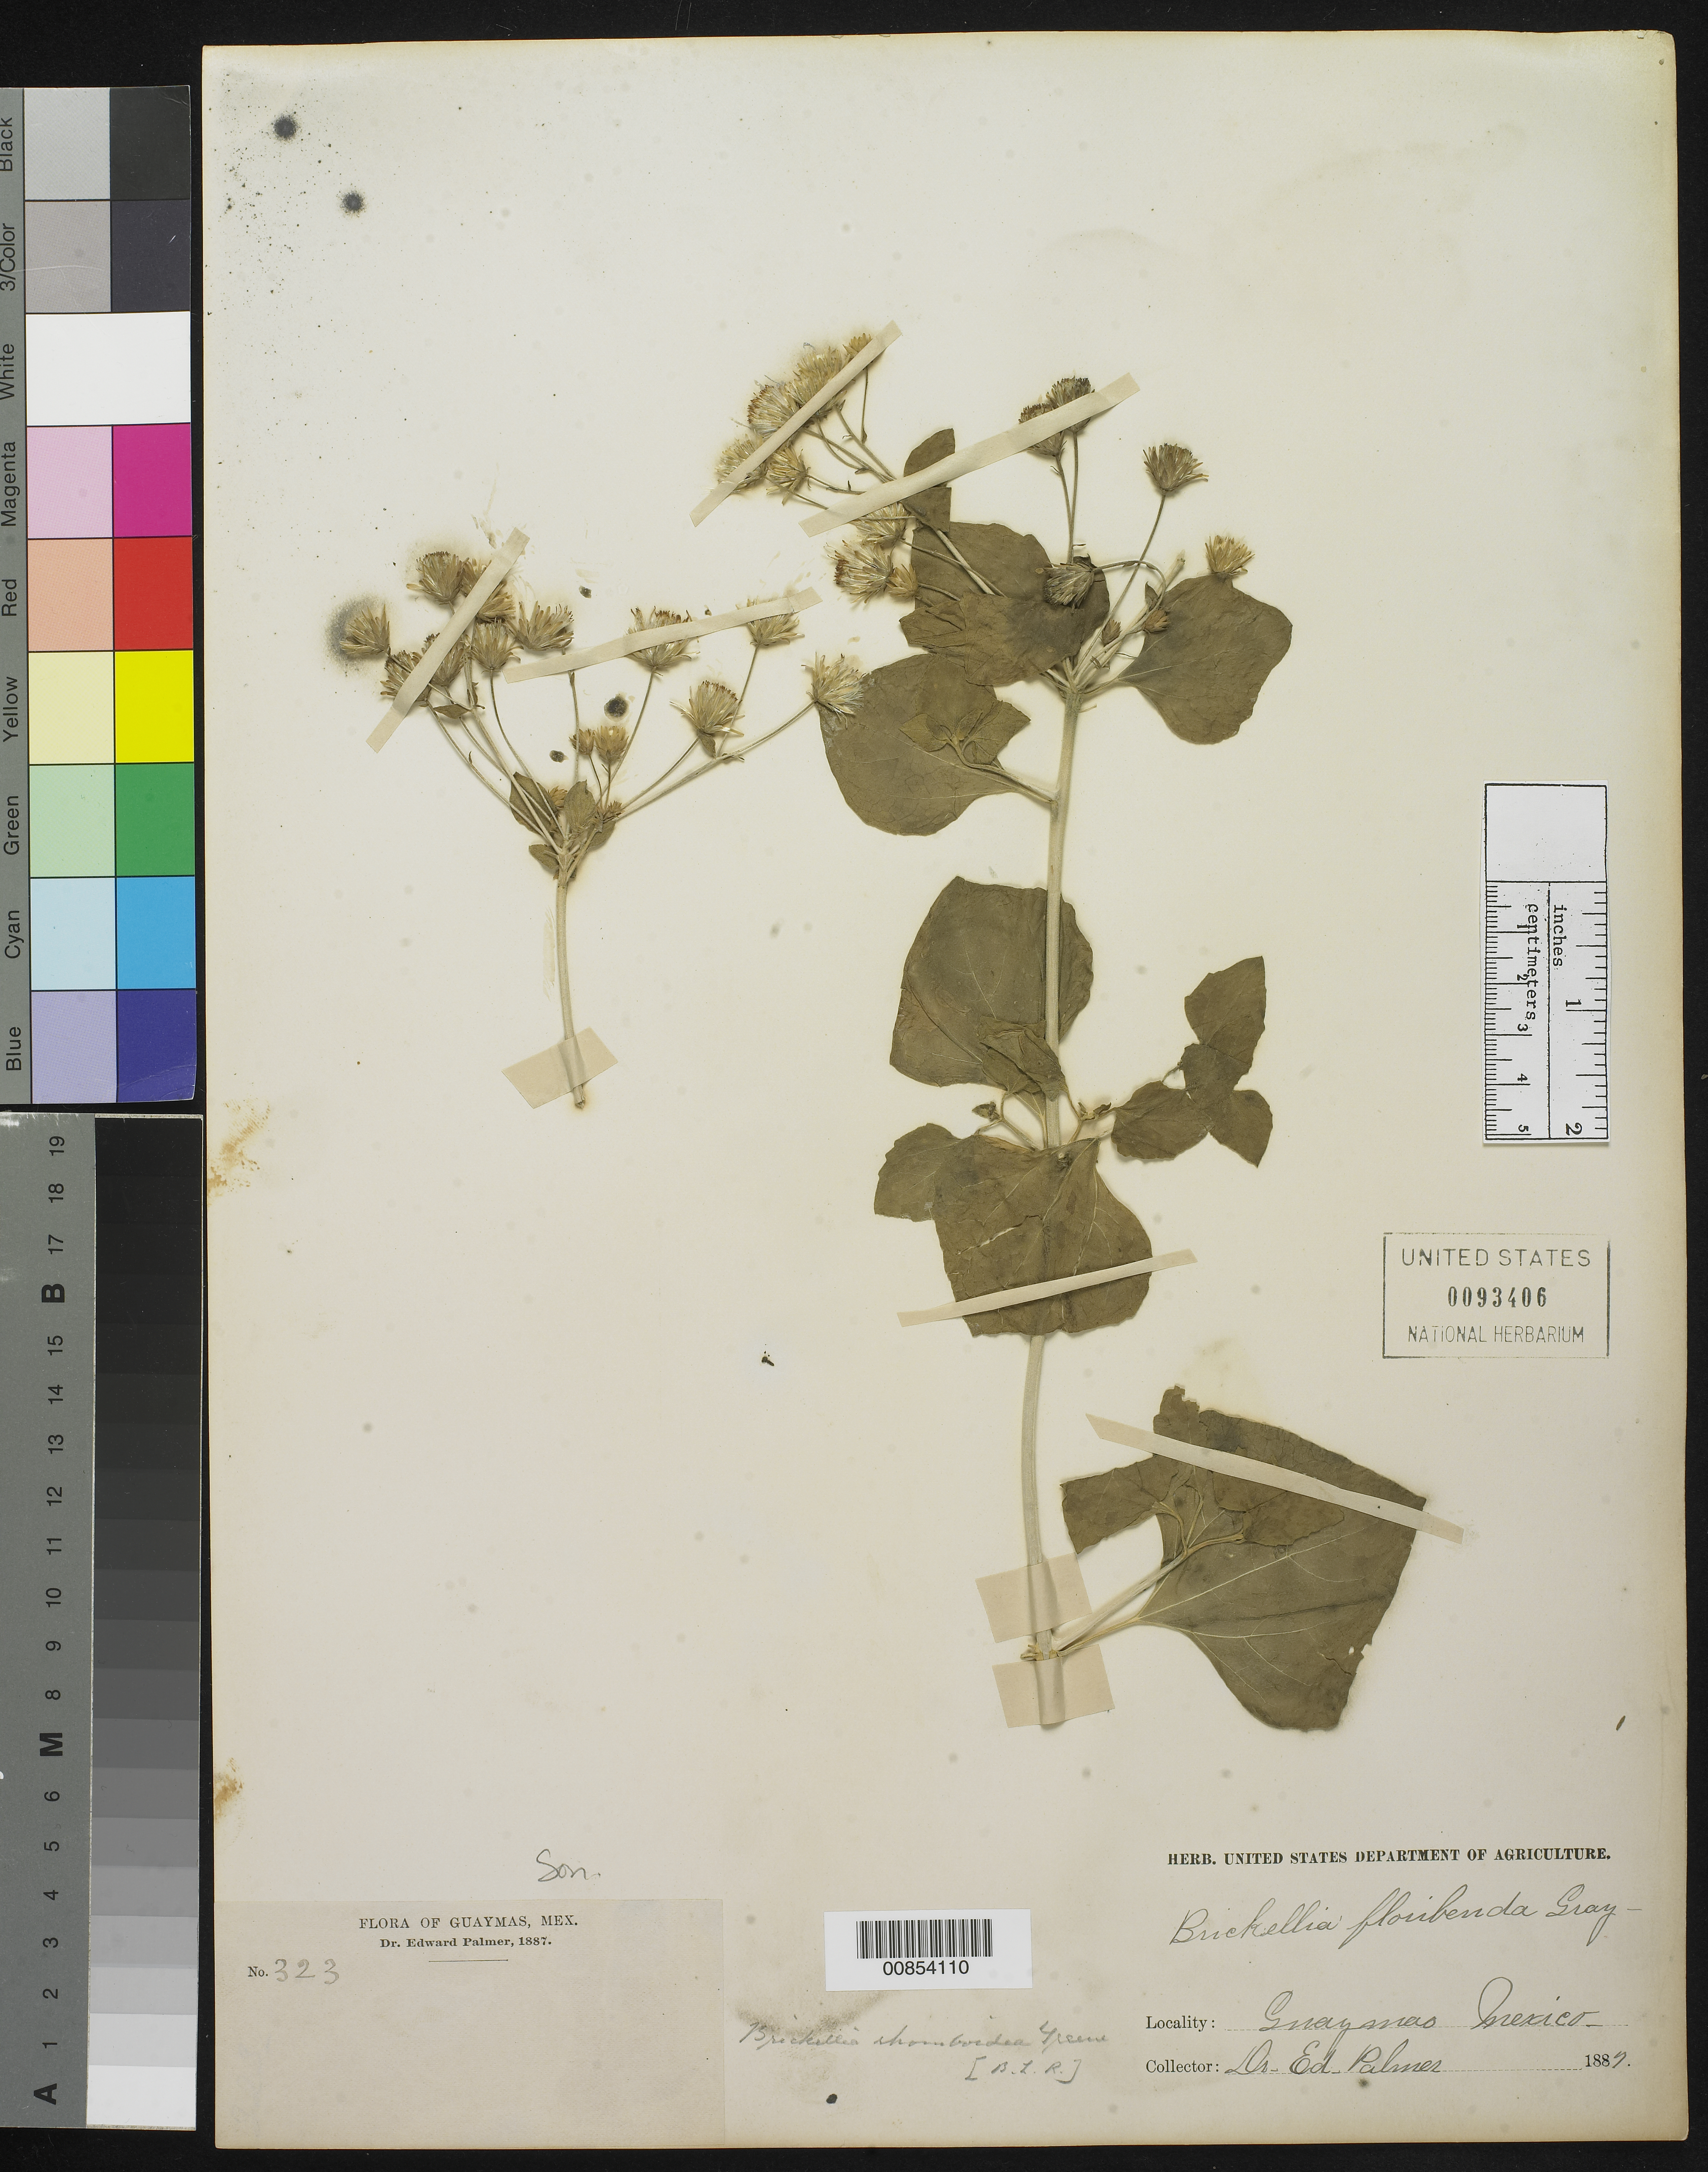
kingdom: Plantae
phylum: Tracheophyta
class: Magnoliopsida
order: Asterales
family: Asteraceae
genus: Brickellia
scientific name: Brickellia rhomboidea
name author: Greene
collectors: E. Palmer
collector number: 323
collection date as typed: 1887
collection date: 1887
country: Mexico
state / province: Sonora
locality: Guaymas, Sonora.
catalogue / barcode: US 93406